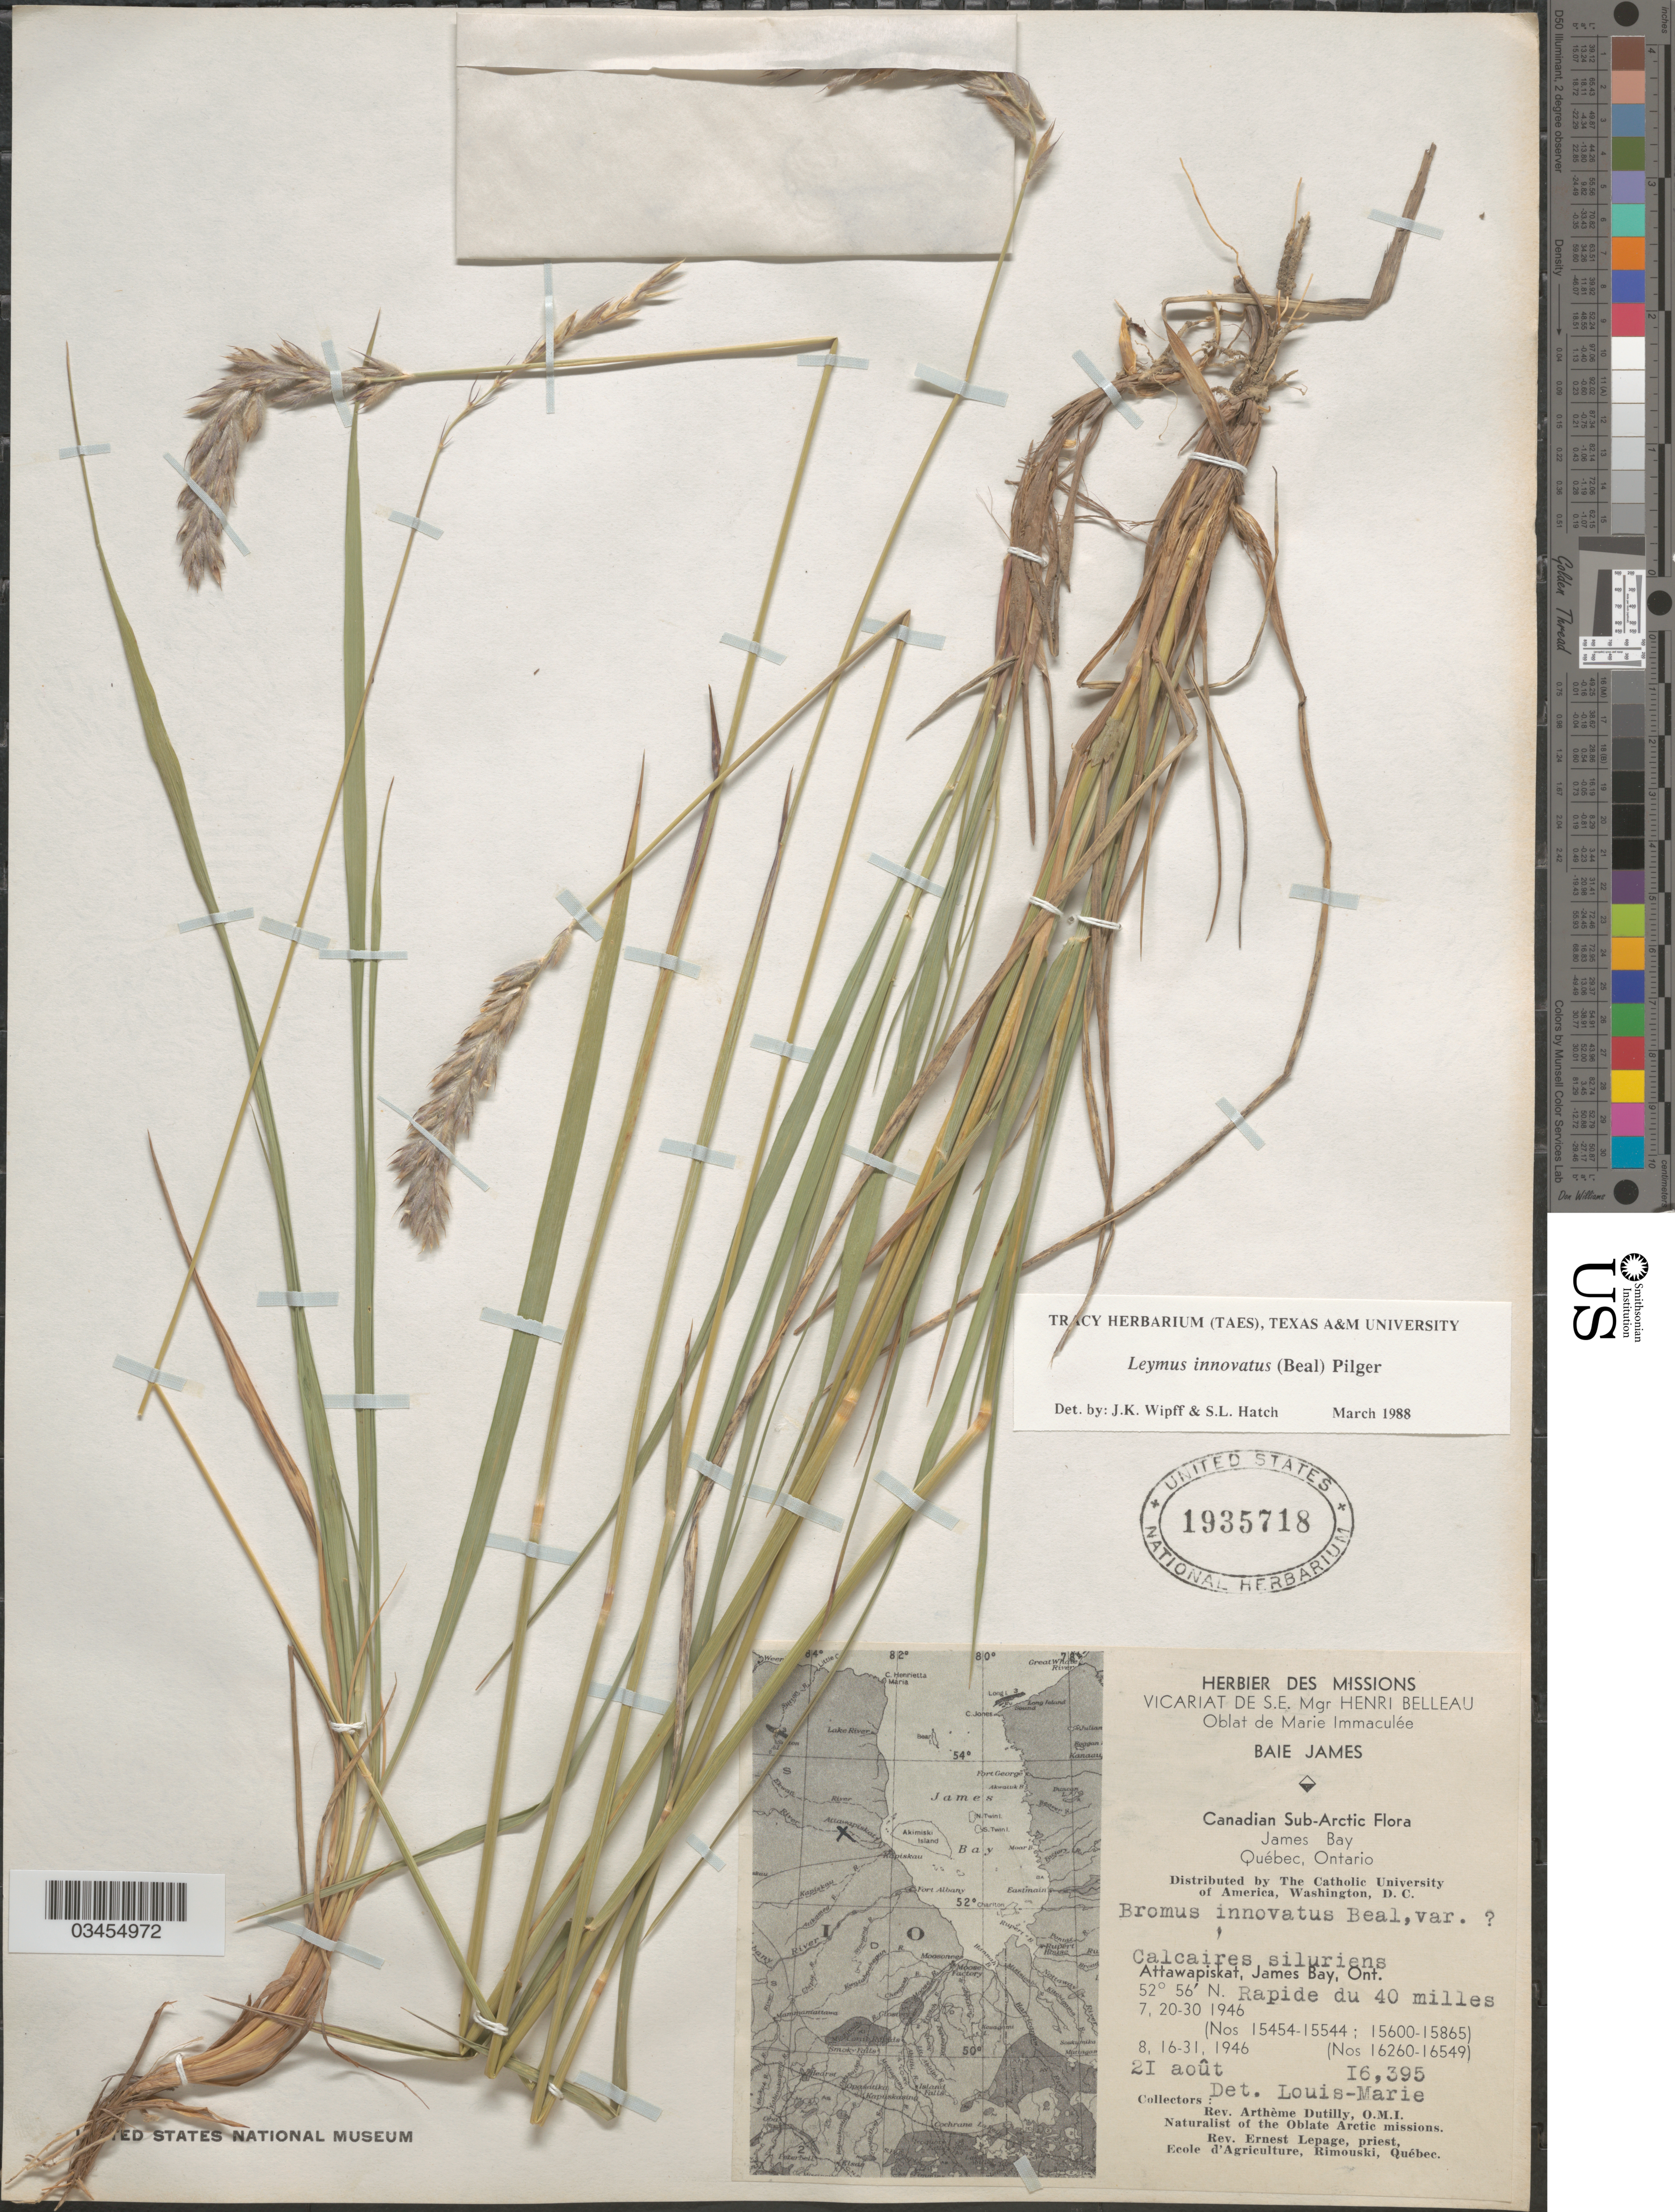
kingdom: Plantae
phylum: Tracheophyta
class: Liliopsida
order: Poales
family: Poaceae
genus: Leymus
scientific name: Leymus innovatus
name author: (W.J. Beal) Pilg.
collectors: P. Dutilly & E. Lepage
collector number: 16395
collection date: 1946-08-21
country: Canada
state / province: Ontario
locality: Canadian Sub-Arctic. James Bay Québec. Attawapiskat, James Bay. Rapide du 40 milles. Oblate Arctic missions.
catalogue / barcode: US 1935718